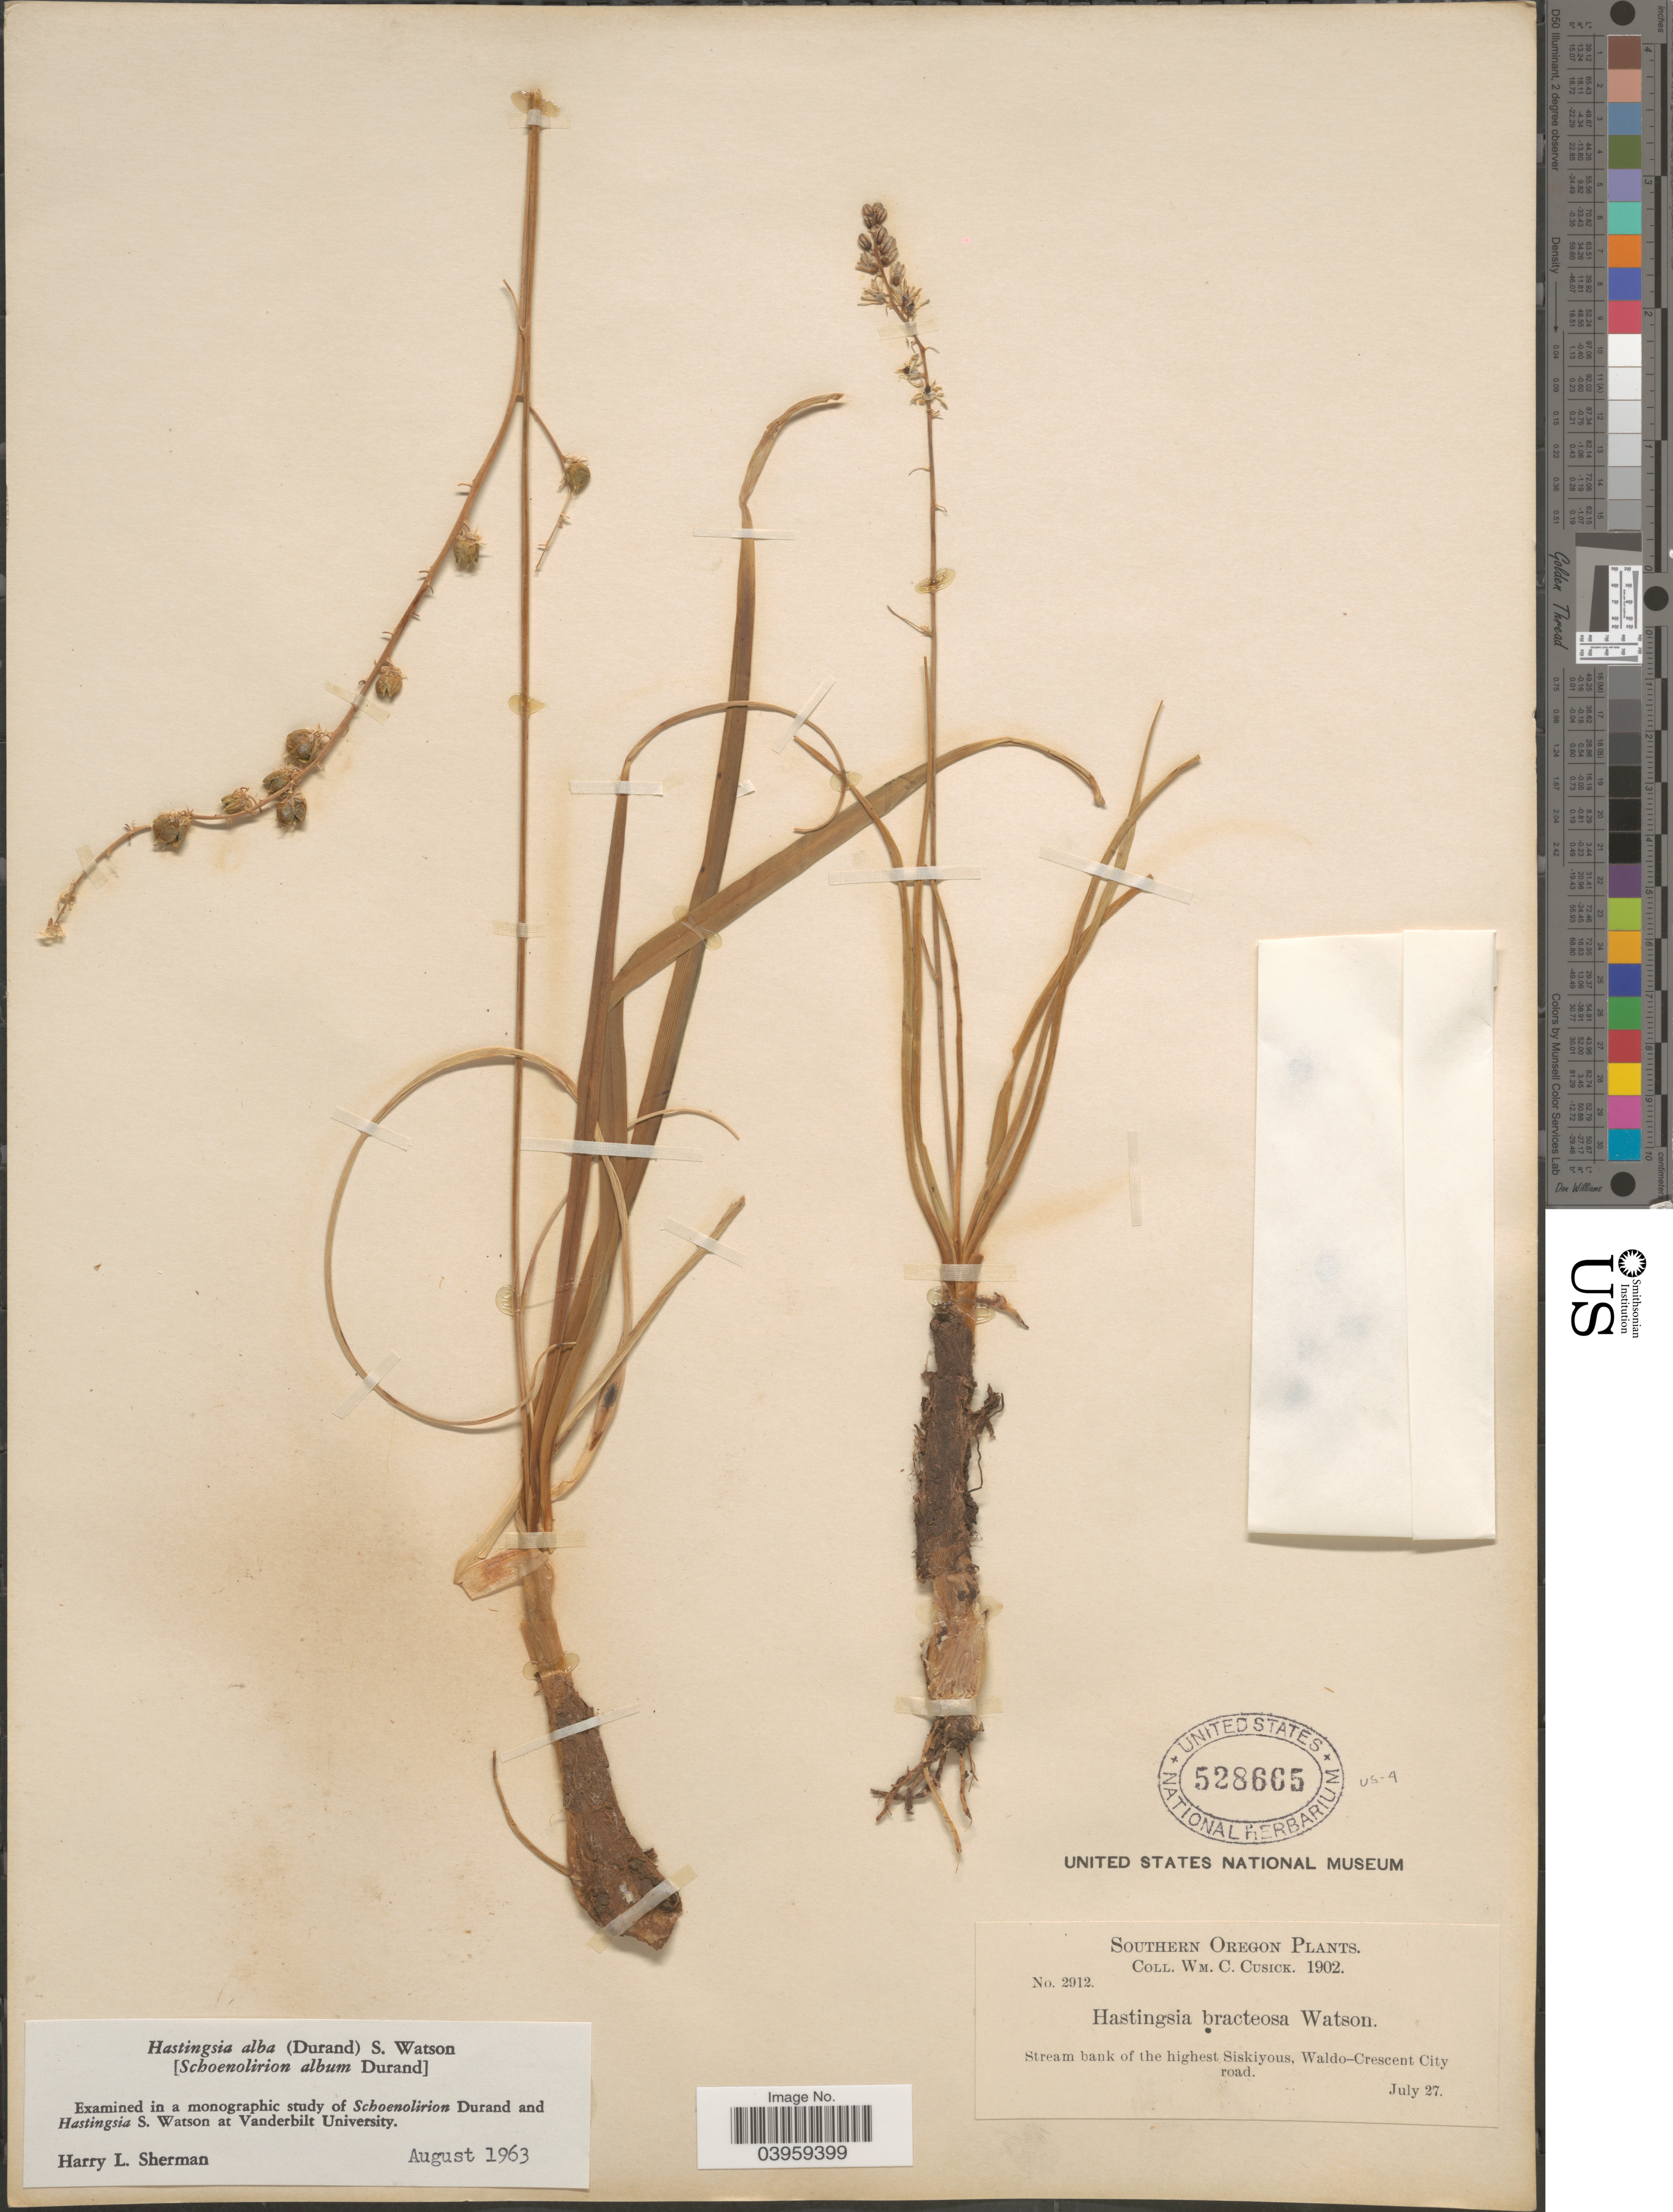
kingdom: Plantae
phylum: Tracheophyta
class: Liliopsida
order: Asparagales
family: Asparagaceae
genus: Hastingsia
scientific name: Hastingsia alba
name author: (Durand) S. Watson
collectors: W. C. Cusick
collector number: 2912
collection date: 1902-07-27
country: United States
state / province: Oregon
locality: Southern Oregon. The highest Siskiyou, Waldo-Crescent City road.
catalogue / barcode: US 528665